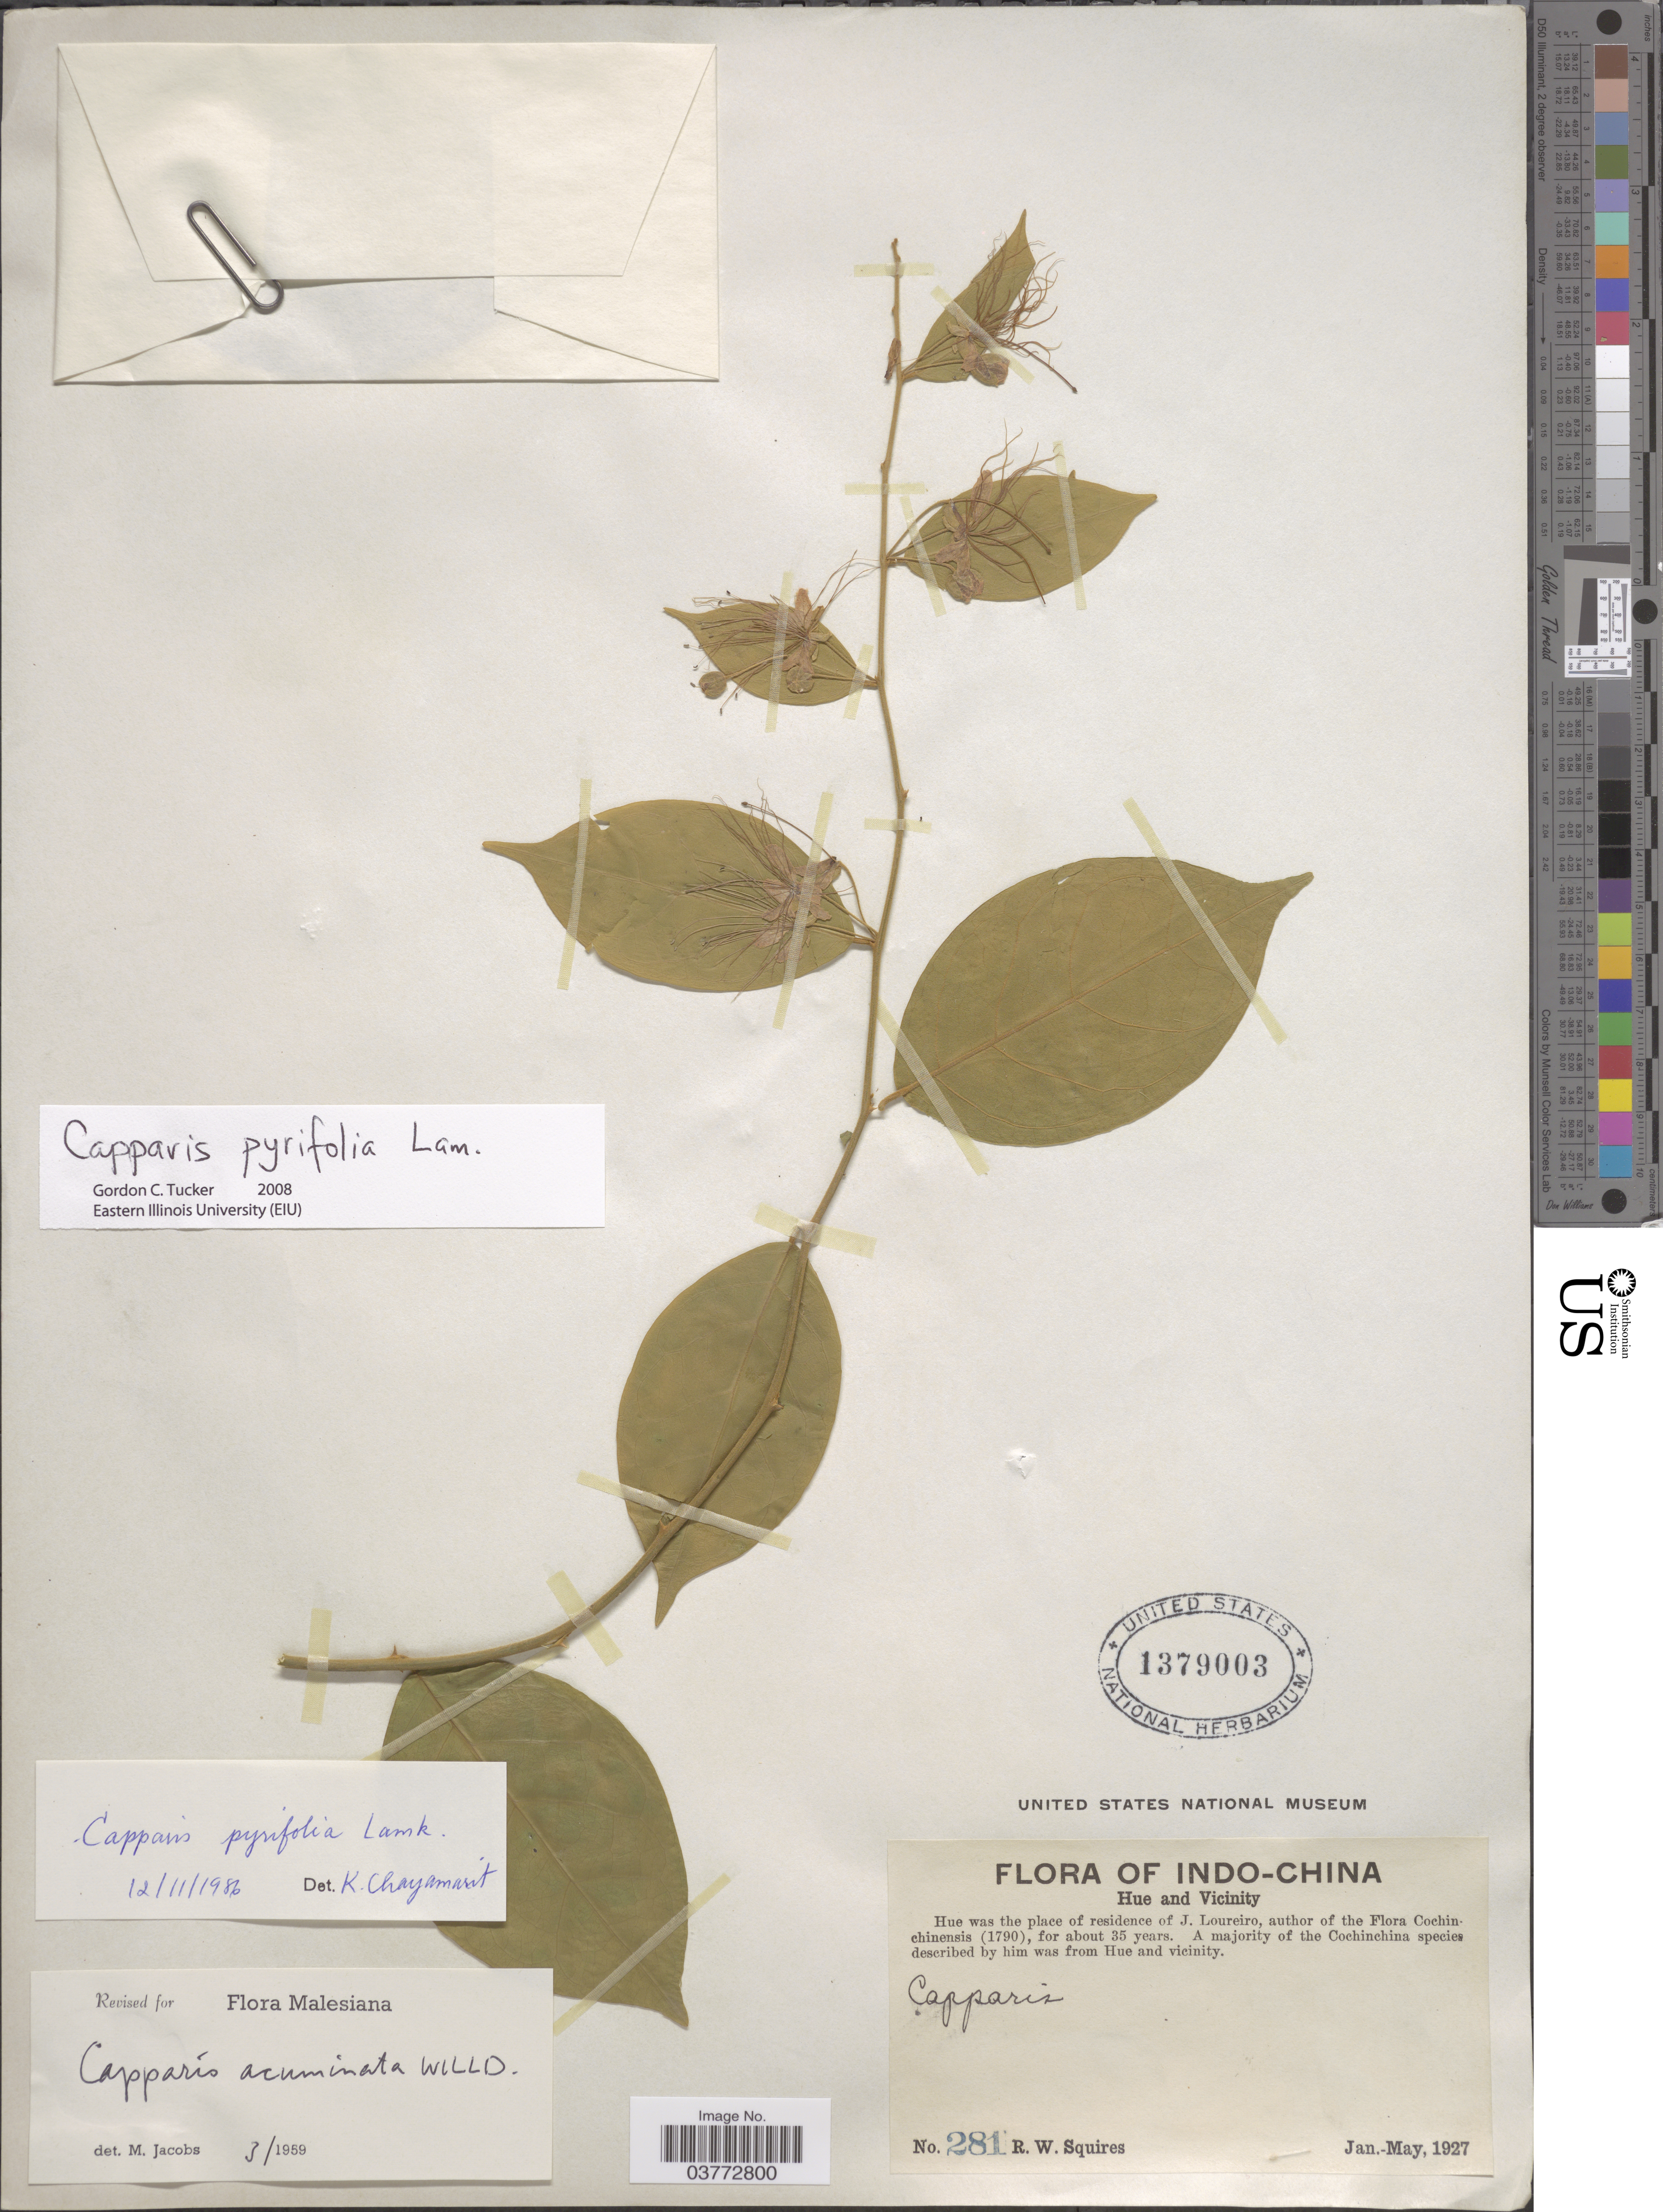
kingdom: Plantae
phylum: Tracheophyta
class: Magnoliopsida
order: Brassicales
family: Capparaceae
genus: Capparis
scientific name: Capparis pyrifolia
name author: Lam.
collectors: R. Squires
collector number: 281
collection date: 1927-01/1927-05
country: Vietnam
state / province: Thua Thien-Hue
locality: Indo-China. Hue and vicinity. Hue was the place of residence of J. Loureiro.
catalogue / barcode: US 1379003